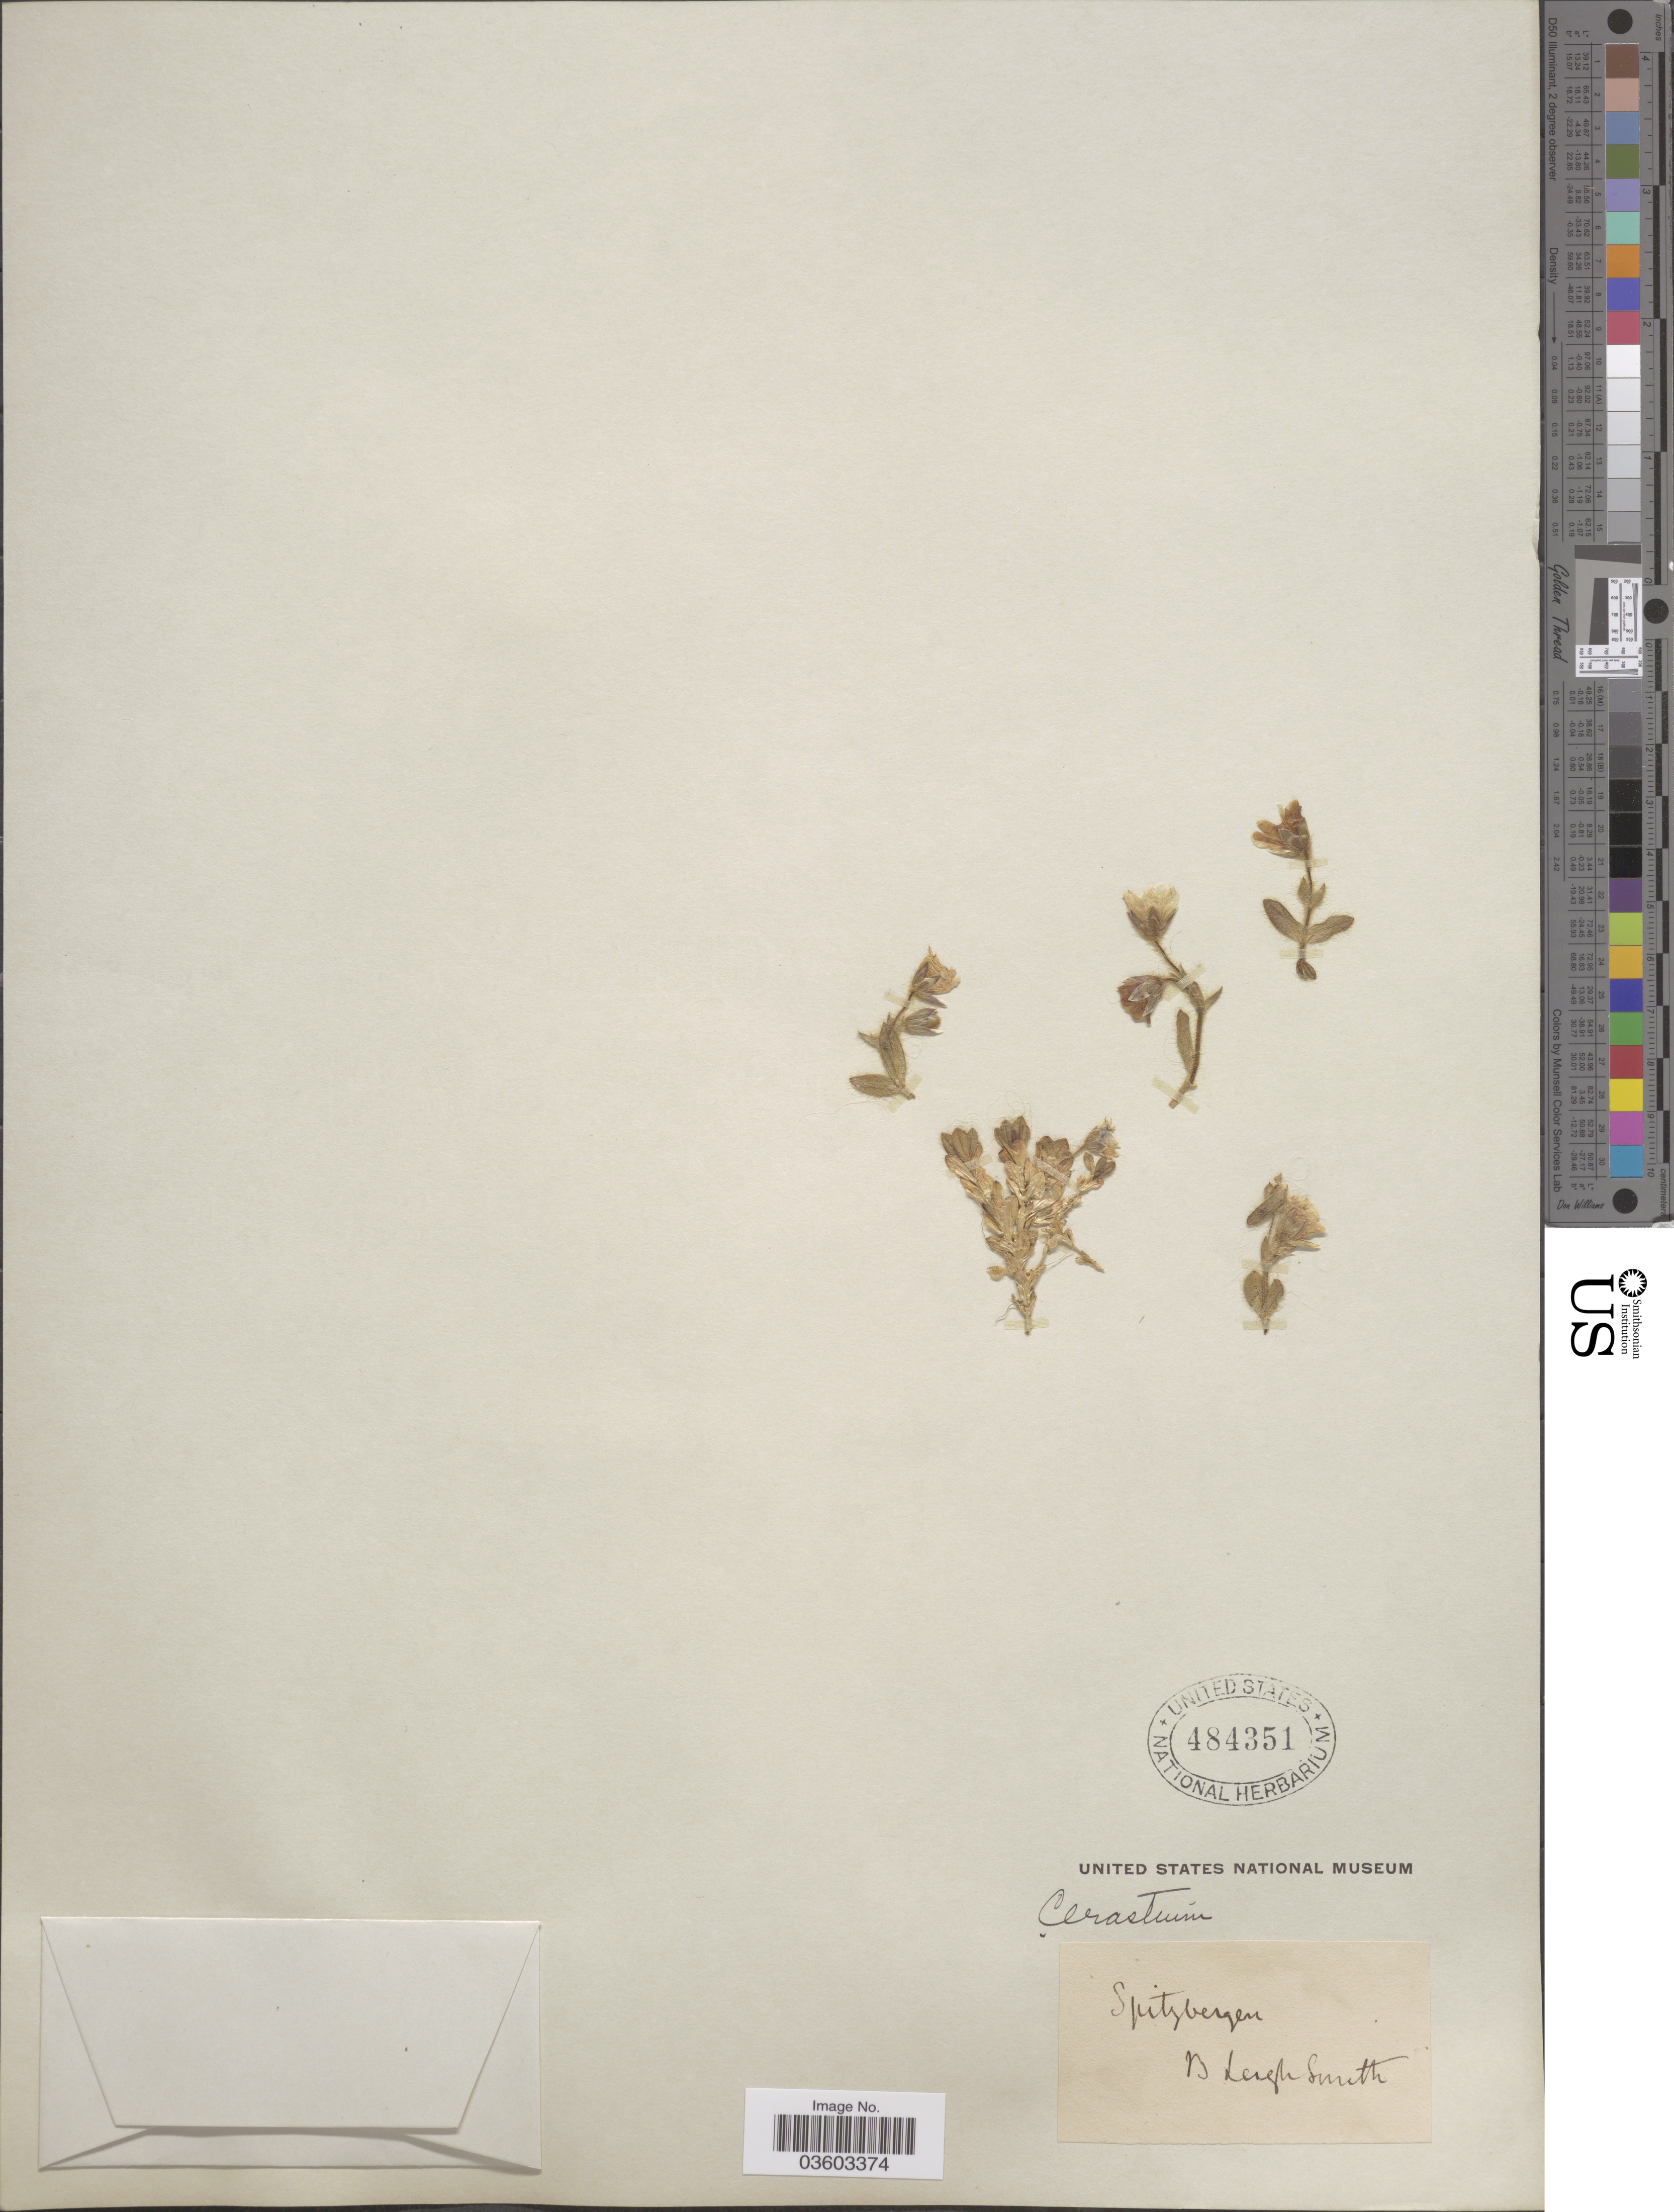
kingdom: Plantae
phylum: Tracheophyta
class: Magnoliopsida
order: Caryophyllales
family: Caryophyllaceae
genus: Cerastium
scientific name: Cerastium sp.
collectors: B. Smith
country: Norway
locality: Spitsbergen.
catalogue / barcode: US 484351